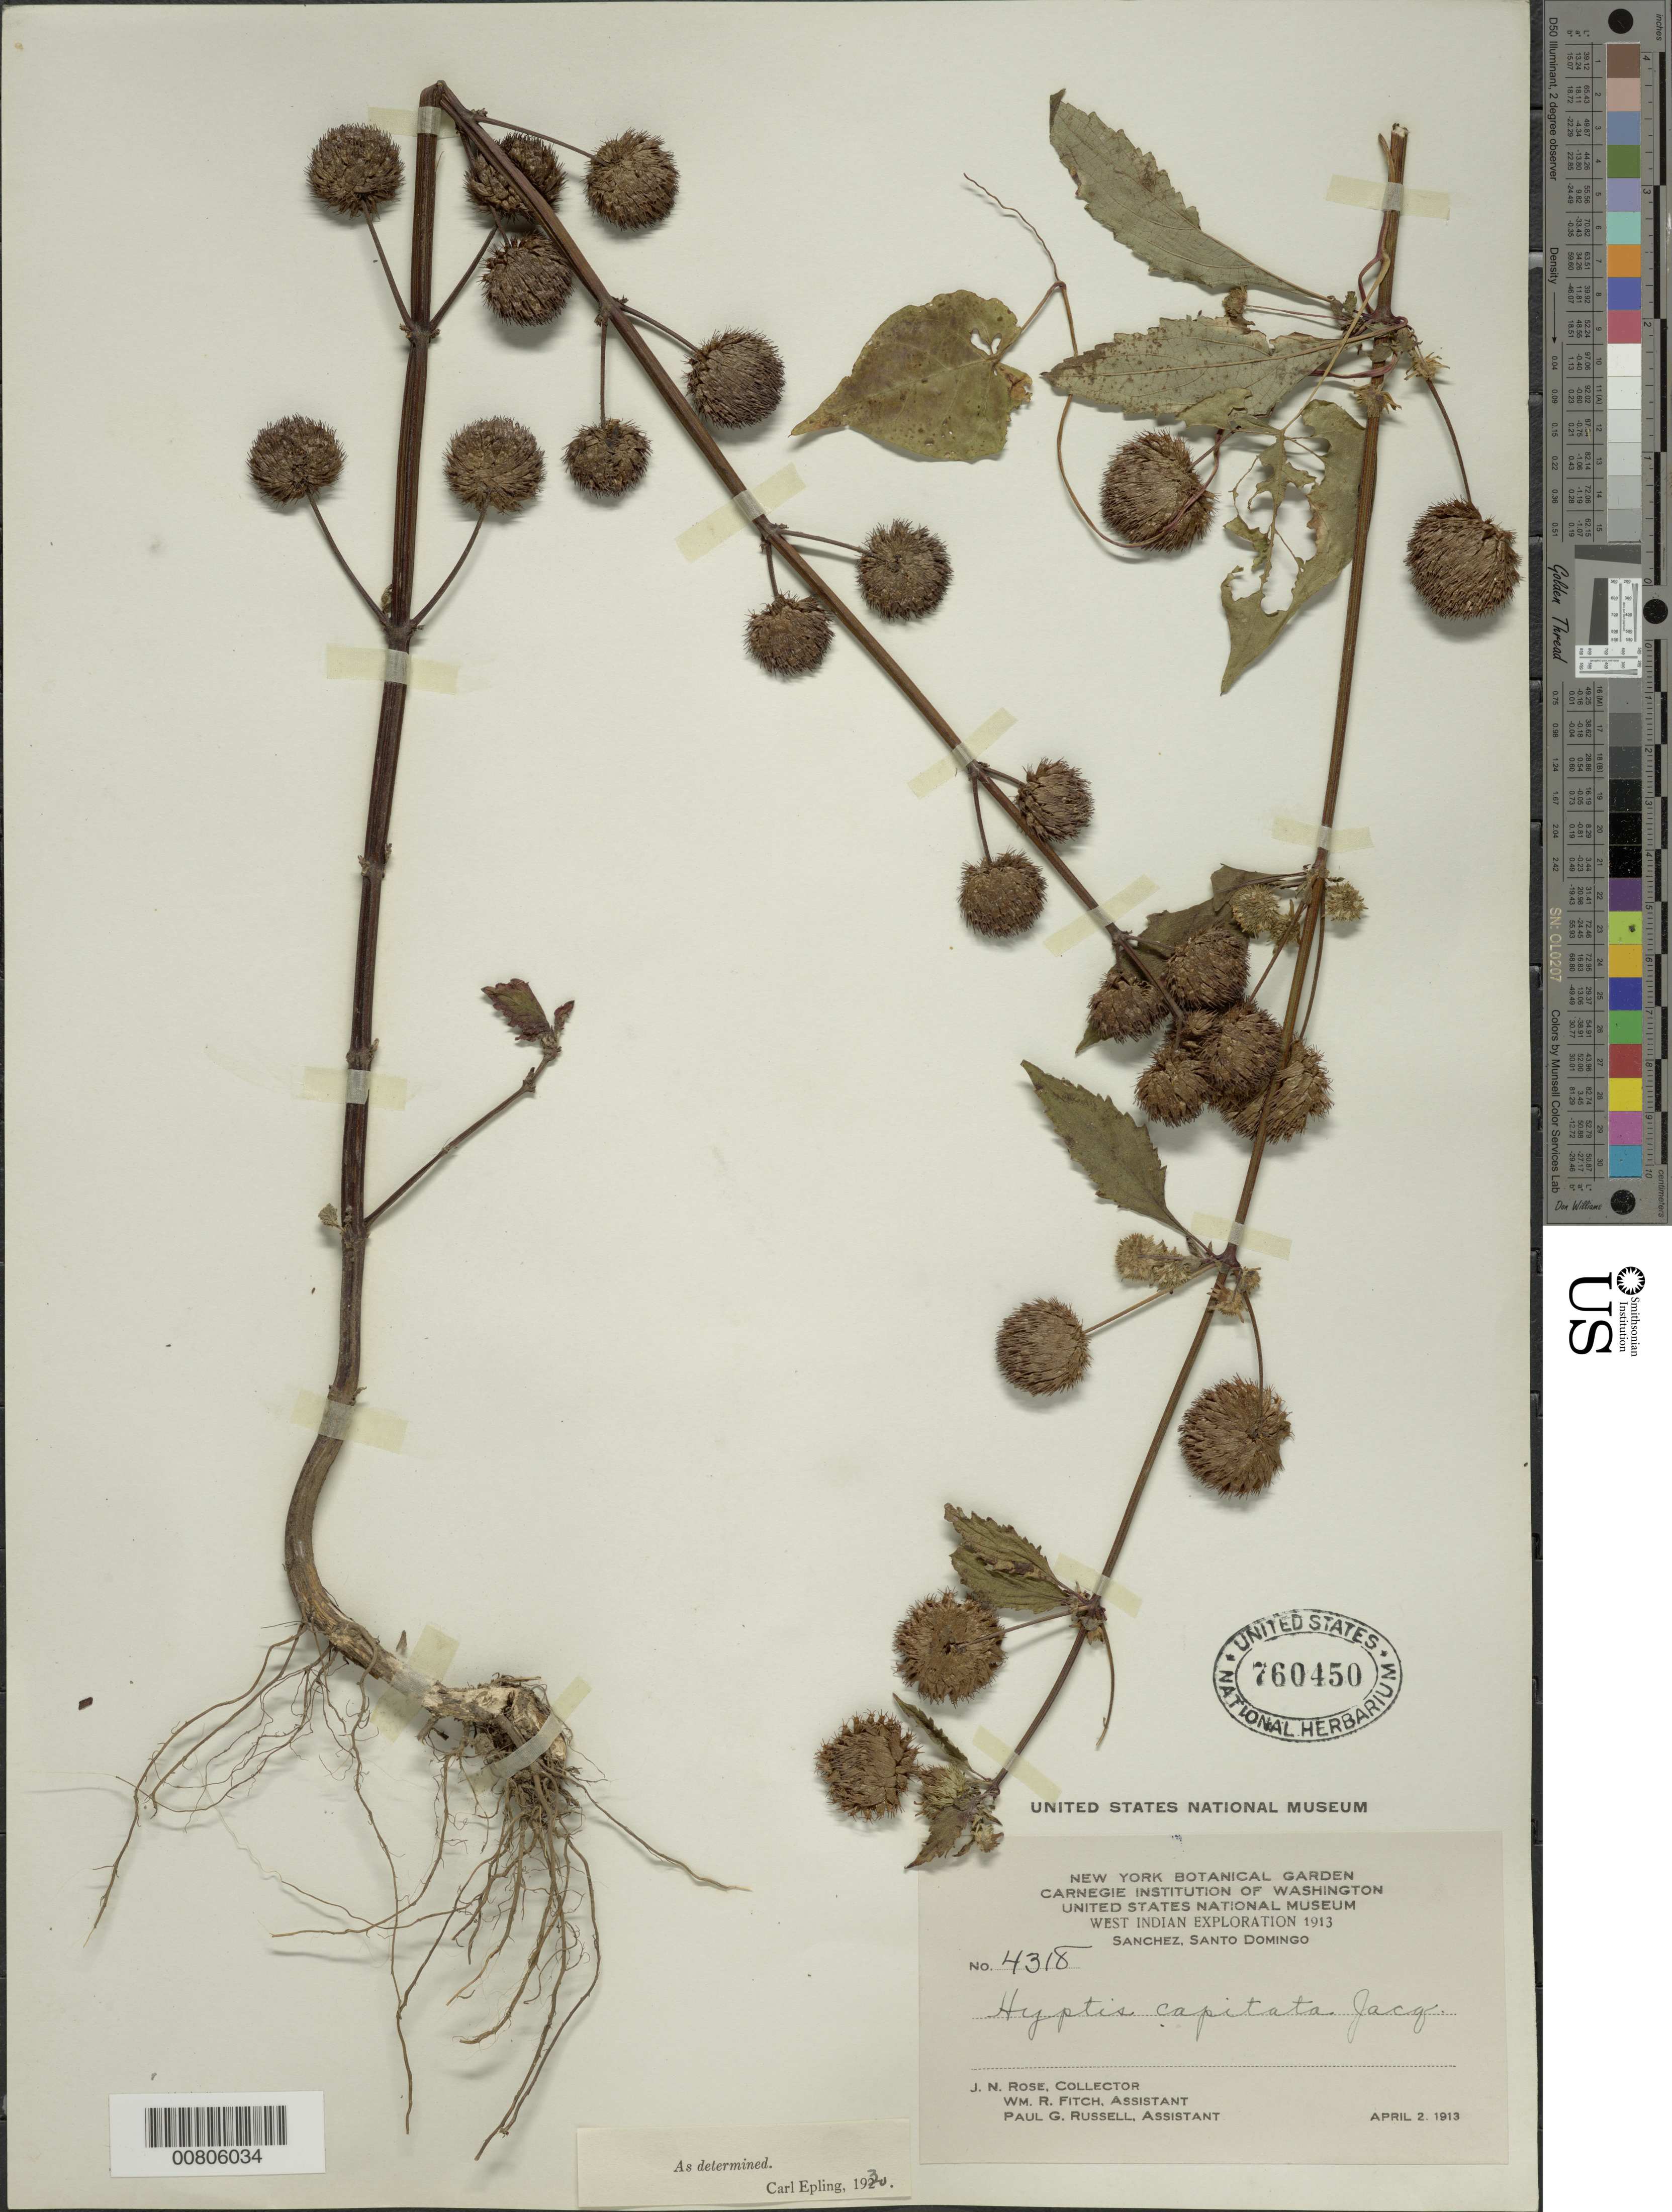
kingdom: Plantae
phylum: Tracheophyta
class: Magnoliopsida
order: Lamiales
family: Lamiaceae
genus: Hyptis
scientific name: Hyptis capitata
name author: Jacq.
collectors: J. N. Rose, W. R. Fitch & P. G. Russell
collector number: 4318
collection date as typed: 02 Apr 1913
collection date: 1913-04-02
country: Dominican Republic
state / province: Sanchez Ramirez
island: Hispaniola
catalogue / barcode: US 760450